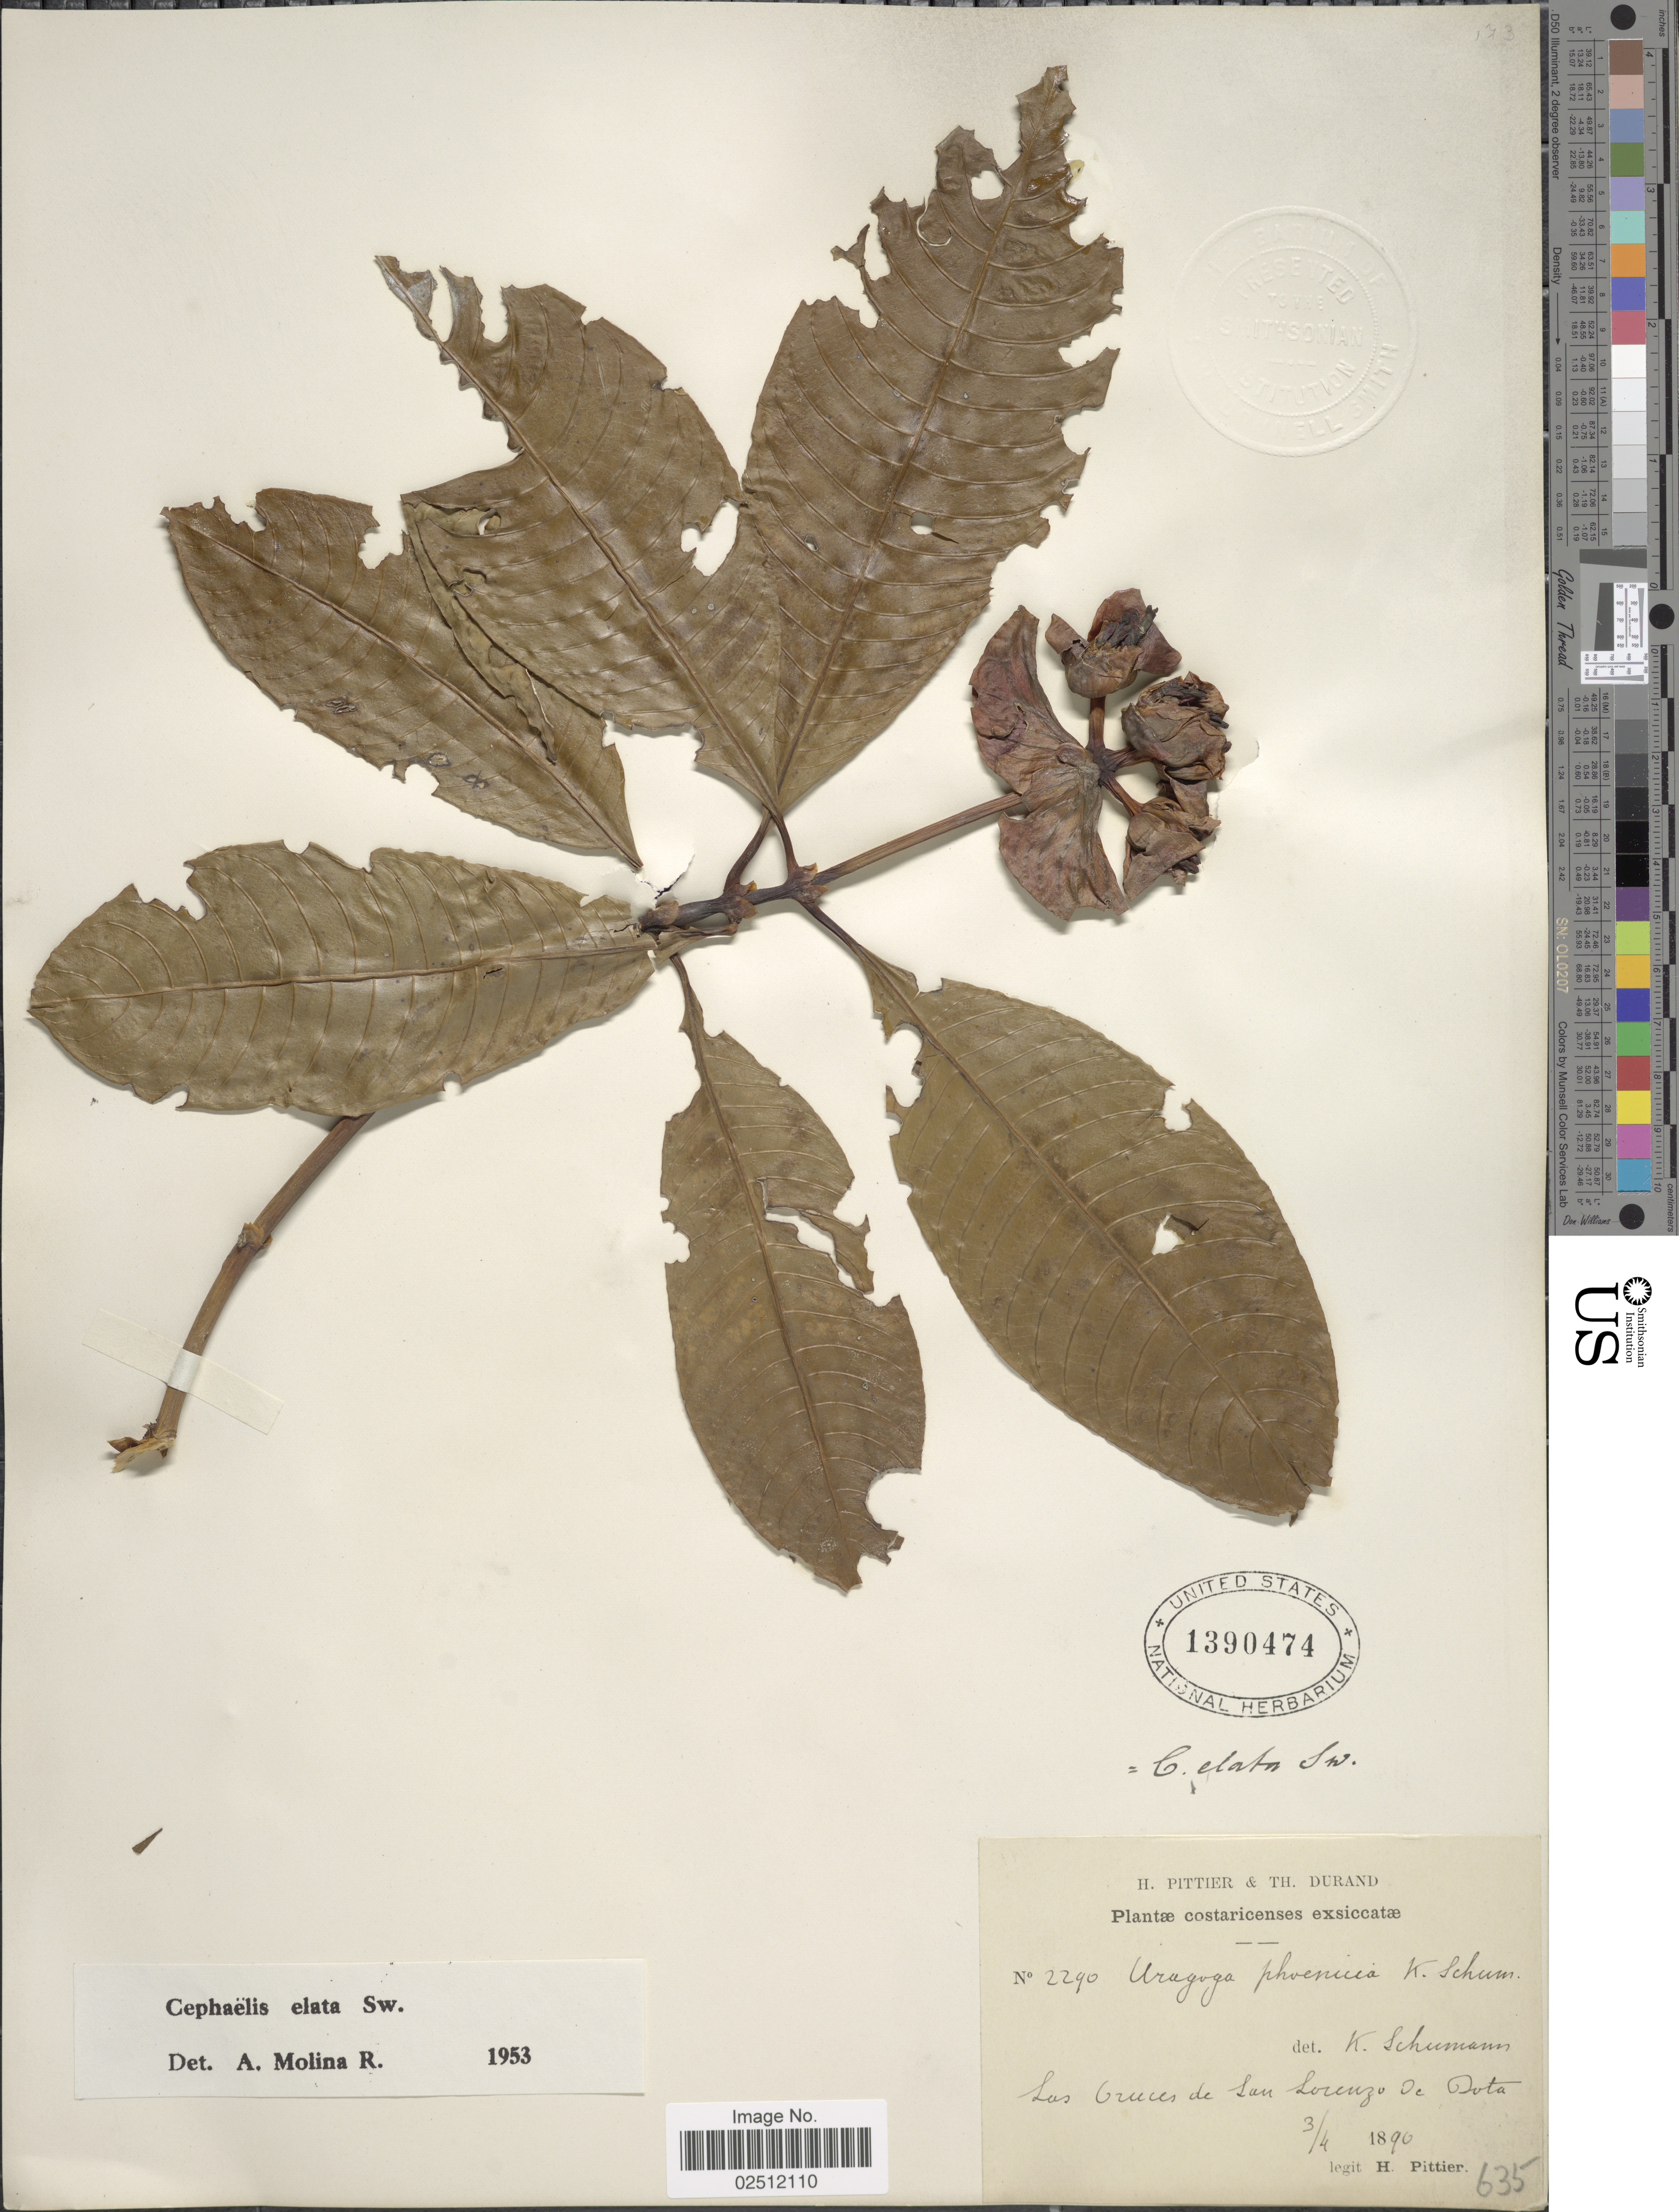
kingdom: Plantae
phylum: Tracheophyta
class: Magnoliopsida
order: Gentianales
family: Rubiaceae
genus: Psychotria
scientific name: Psychotria elata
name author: (Sw.) Hammel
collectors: H. F. Pittier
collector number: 2290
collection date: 1890-04-03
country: Costa Rica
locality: Los Cruces de San Lorenzo de Dota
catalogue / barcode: US 1390474